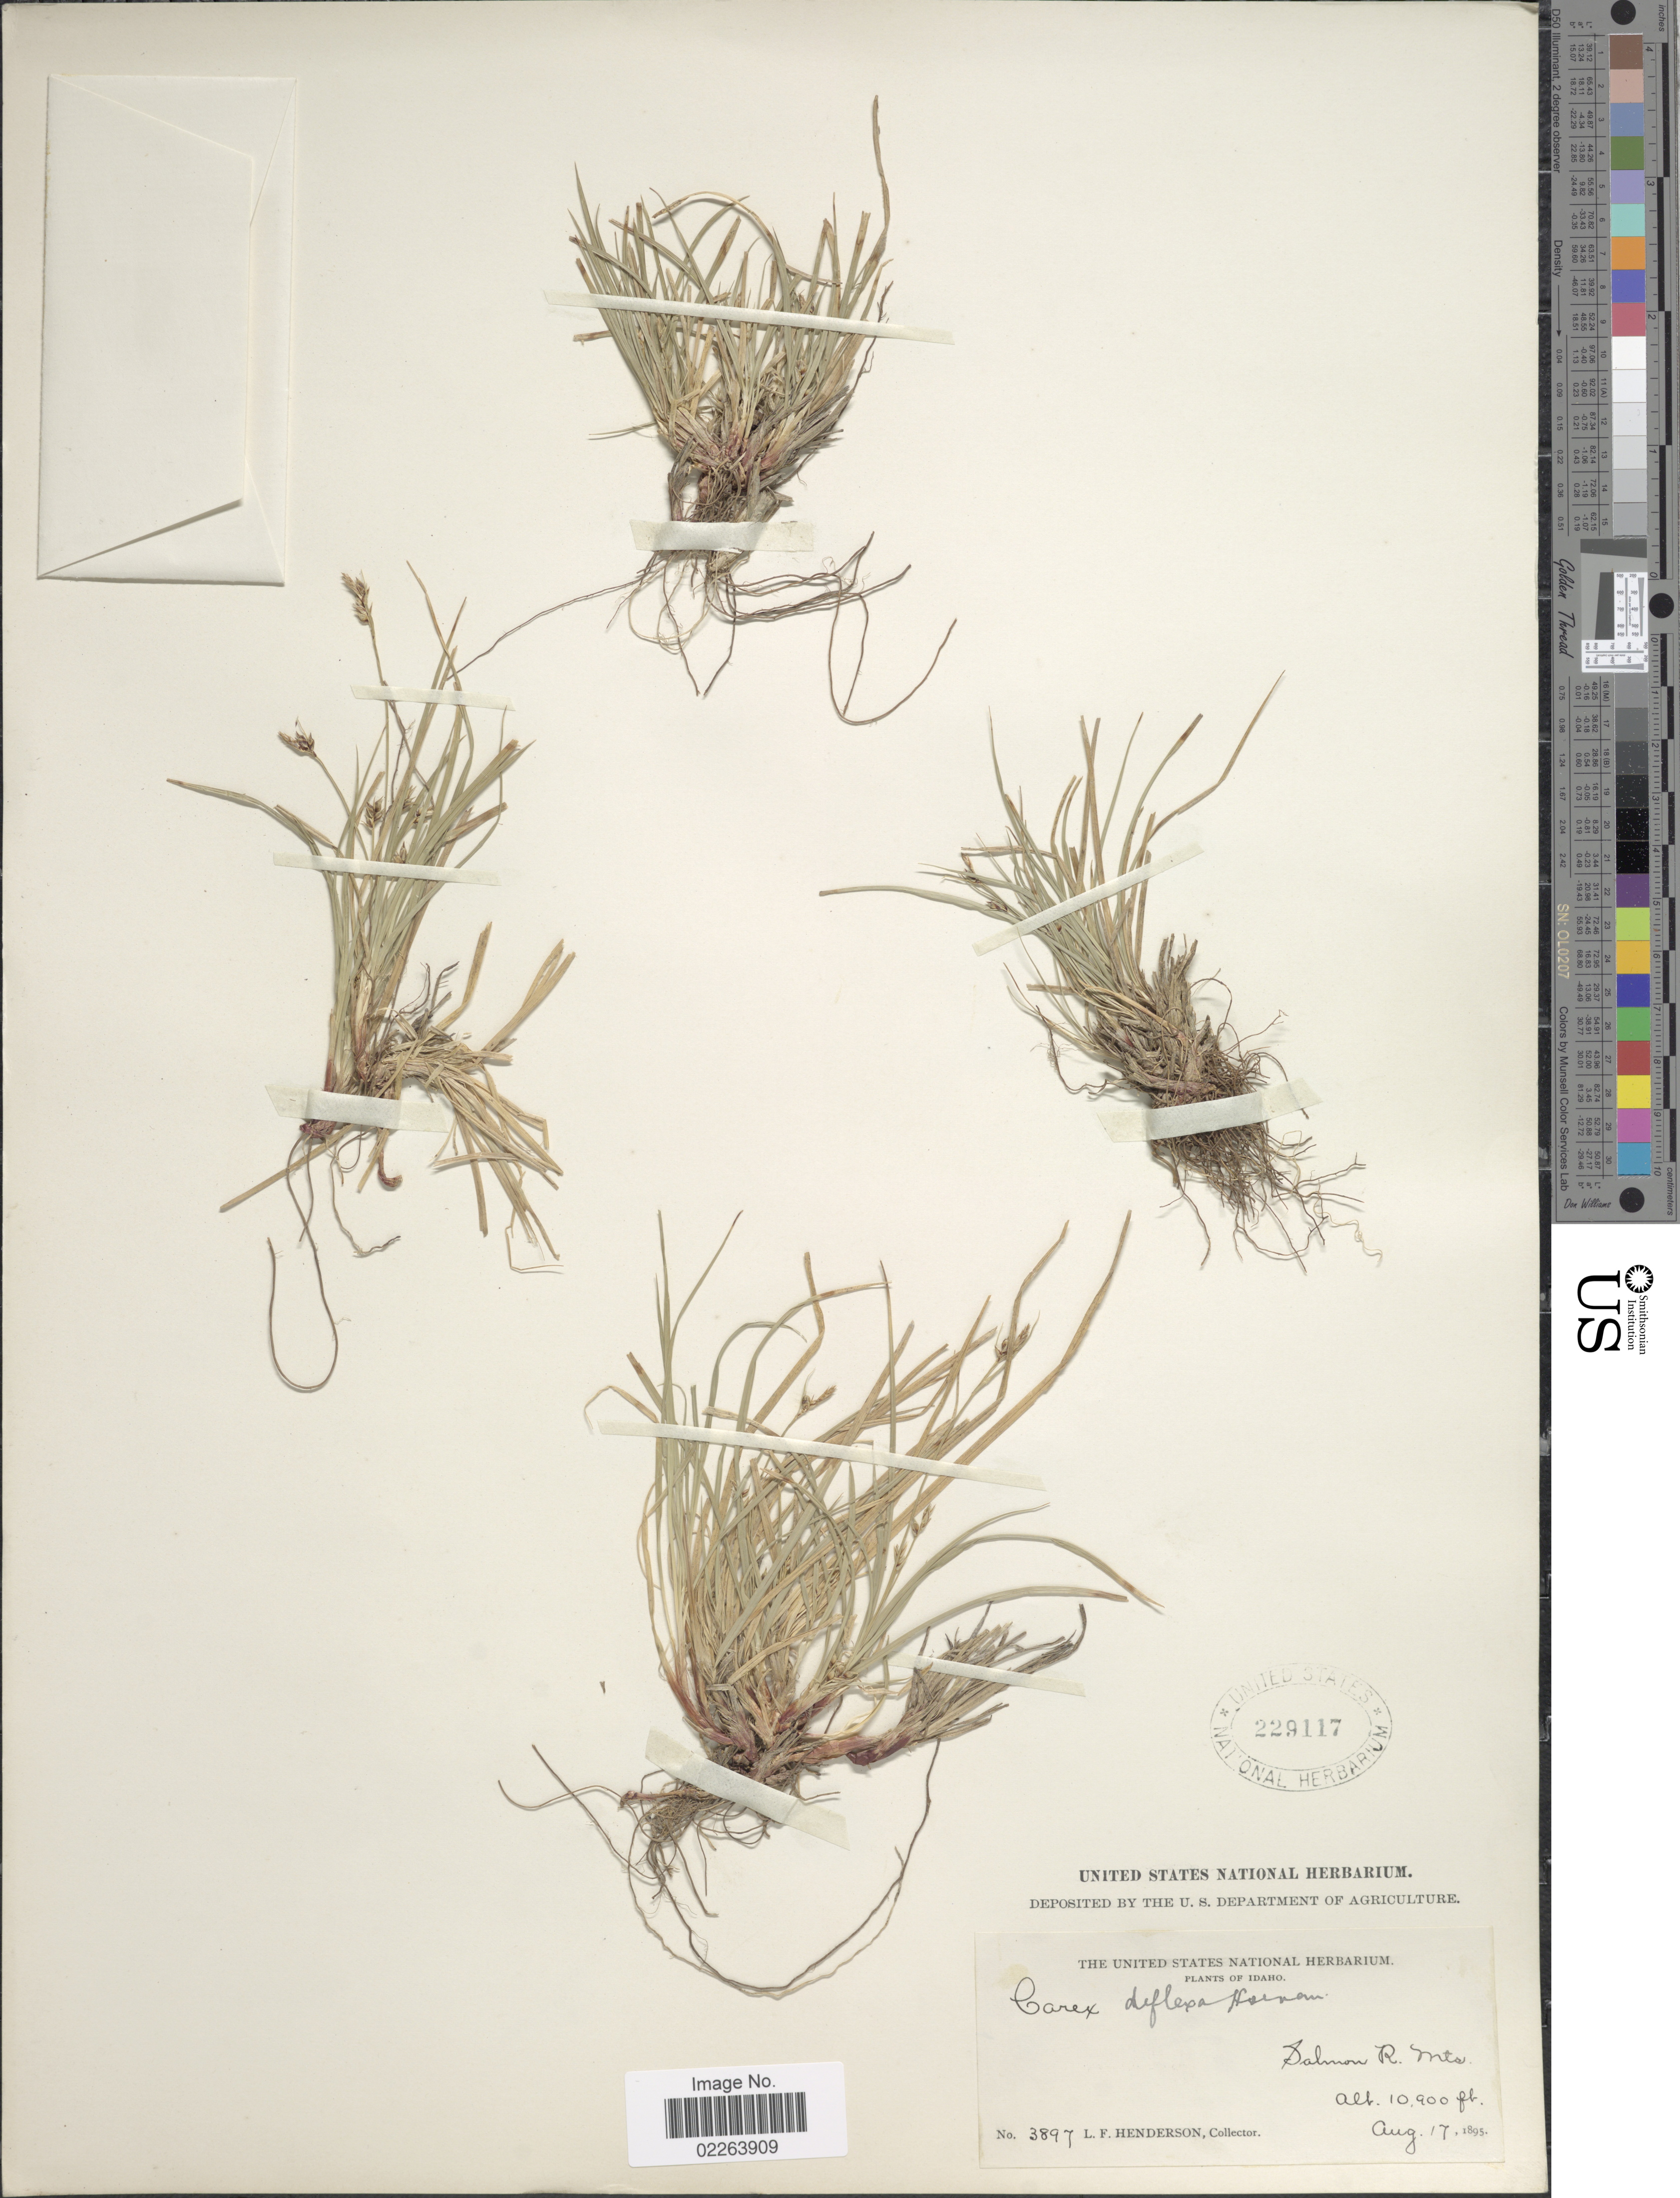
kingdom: Plantae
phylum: Tracheophyta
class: Liliopsida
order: Poales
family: Cyperaceae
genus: Carex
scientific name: Carex deflexa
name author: Hornem.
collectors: L. Henderson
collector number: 3897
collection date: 1895-08-17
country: United States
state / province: Idaho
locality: Salmon R Mts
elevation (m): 3322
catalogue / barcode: US 229117